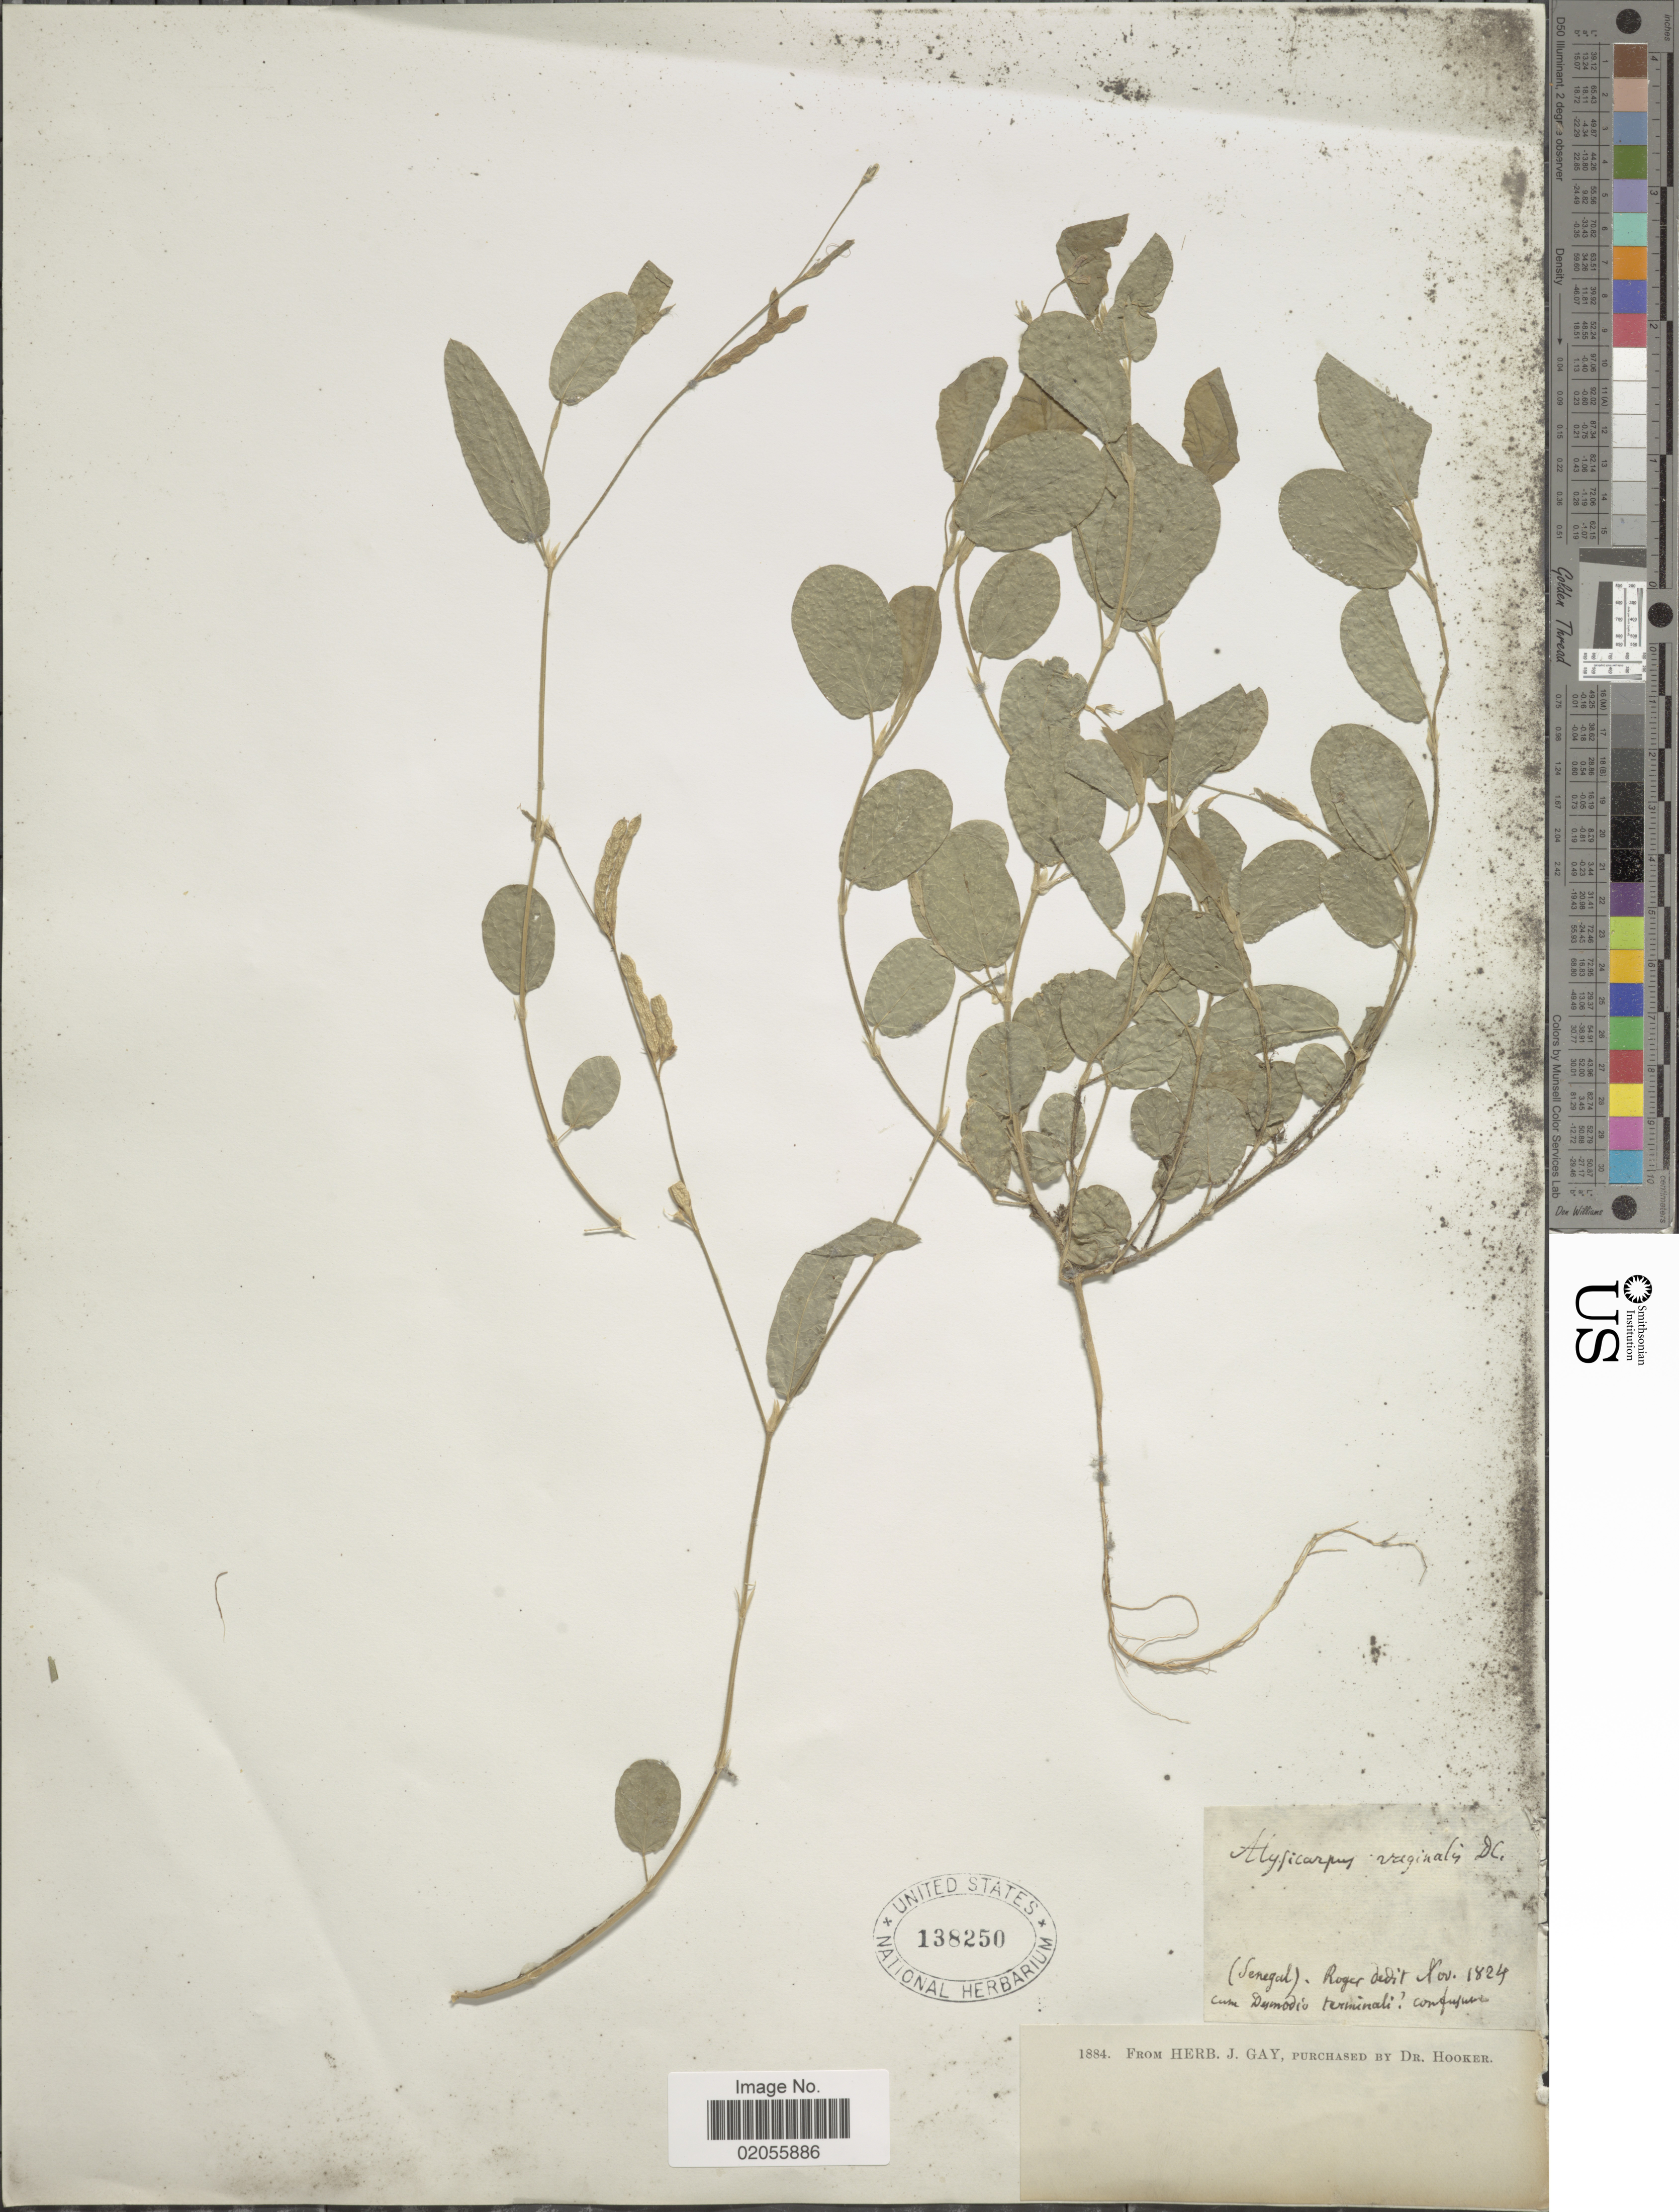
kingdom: Plantae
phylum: Tracheophyta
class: Magnoliopsida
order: Fabales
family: Fabaceae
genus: Alysicarpus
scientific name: Alysicarpus vaginalis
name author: (L.) DC.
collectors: -. Roger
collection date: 1824-11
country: Senegal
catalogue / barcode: US 138250